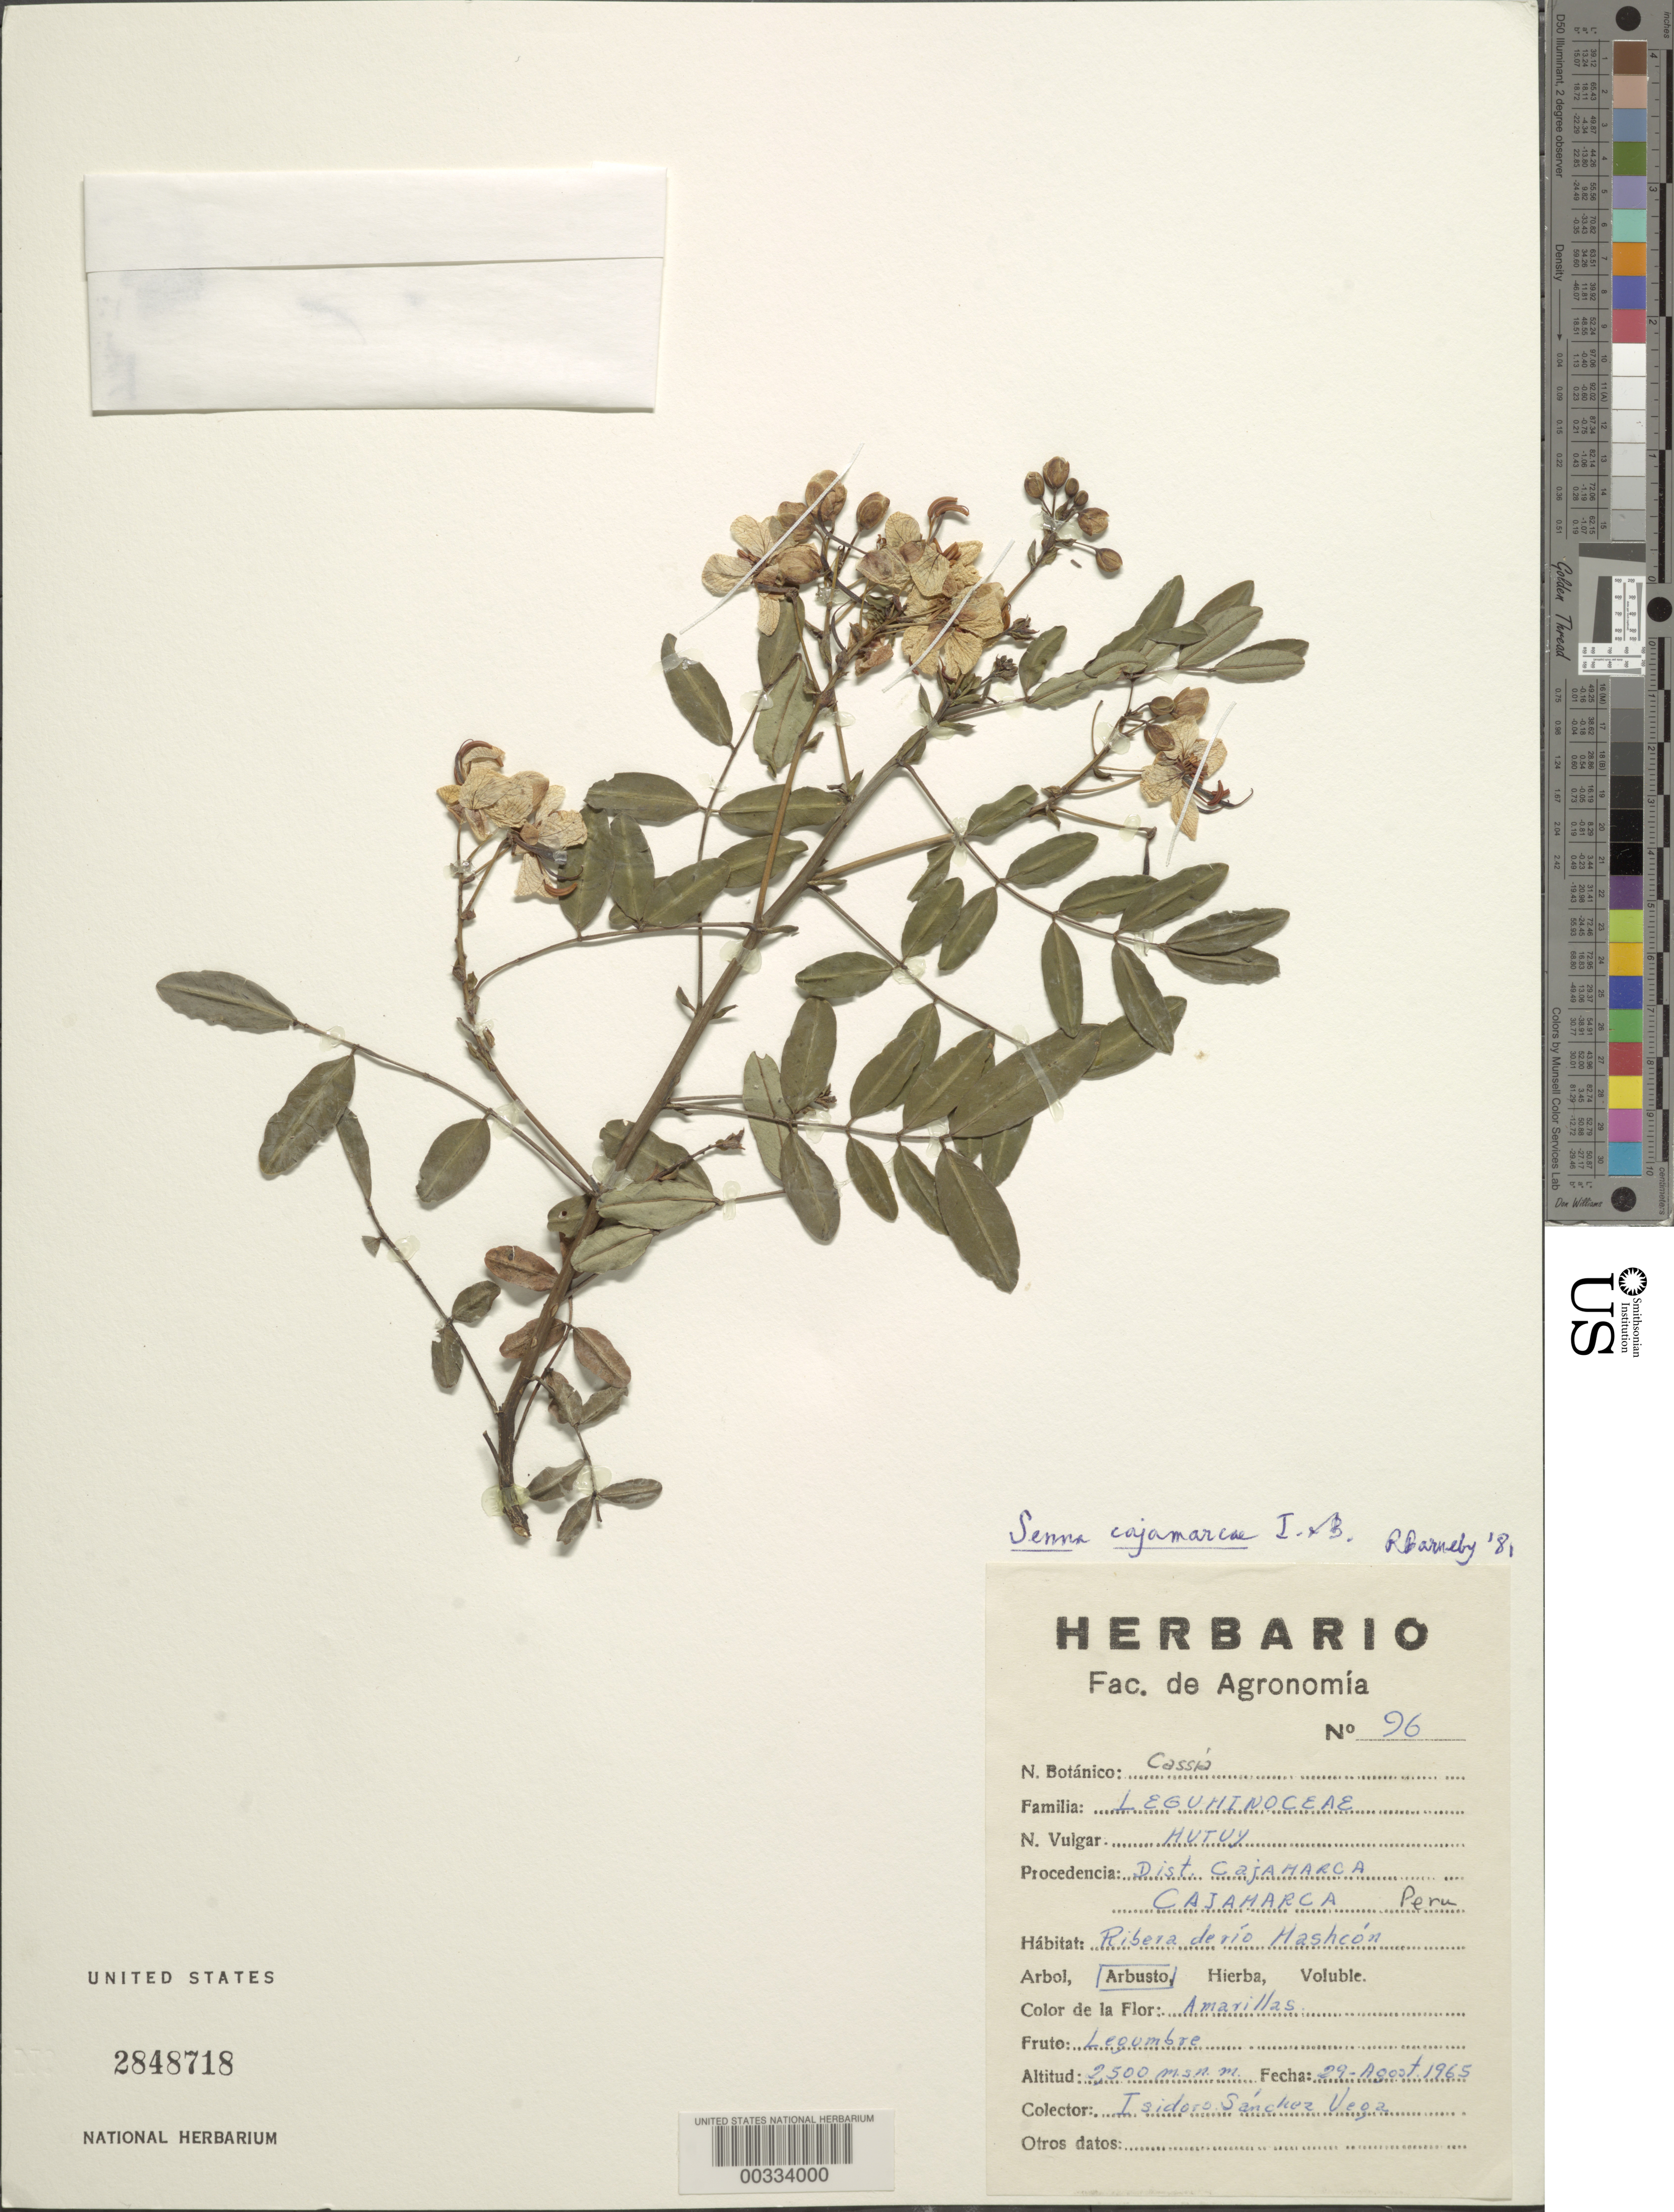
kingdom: Plantae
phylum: Tracheophyta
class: Magnoliopsida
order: Fabales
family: Fabaceae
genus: Senna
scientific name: Senna cajamarcae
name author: H.S. Irwin & Barneby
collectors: I. S. Vega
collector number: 96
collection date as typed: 29 Aug 1965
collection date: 1965-08-29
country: Peru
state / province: Cajamarca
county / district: Cajamarca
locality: Río Hashcon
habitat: River bank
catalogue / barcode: US 2848718